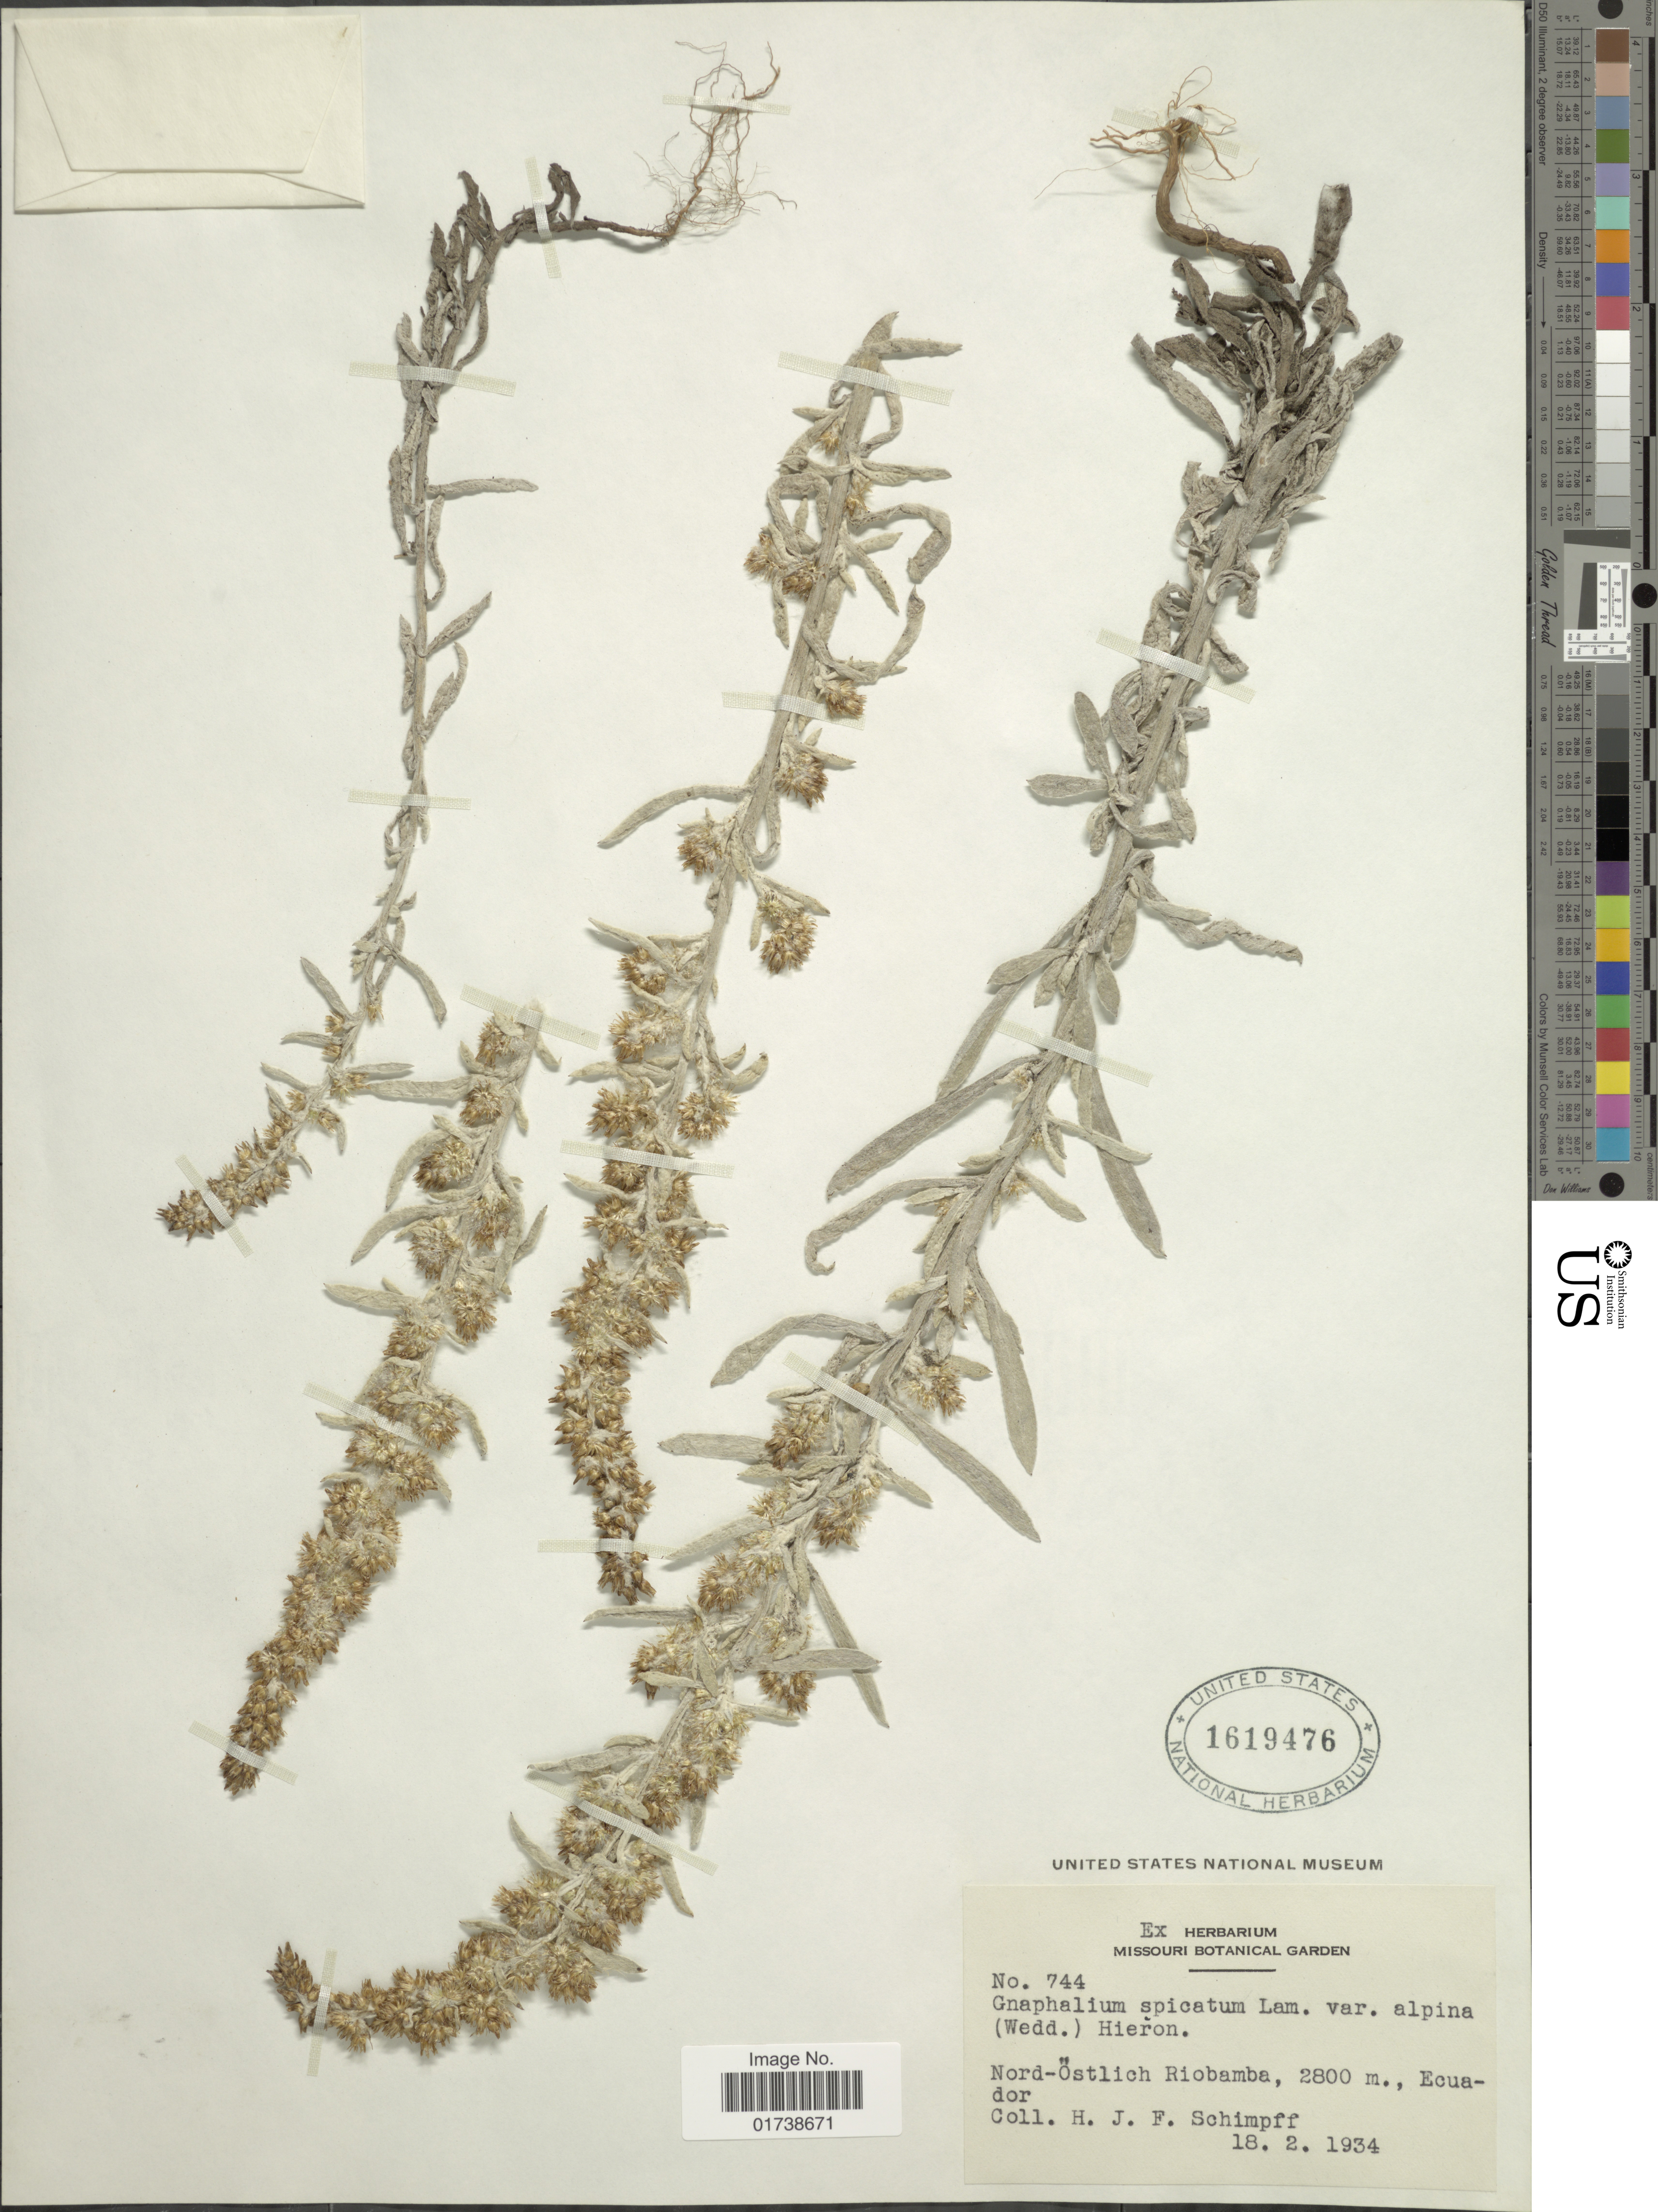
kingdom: Plantae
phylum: Tracheophyta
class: Magnoliopsida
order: Asterales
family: Asteraceae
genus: Gamochaeta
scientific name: Gamochaeta spicata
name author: (Lam.) Cabrera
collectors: H. Schimpff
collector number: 744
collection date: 1934-02-18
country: Ecuador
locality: Nord-Ostlich Riobamba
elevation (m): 2800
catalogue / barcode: US 1619476